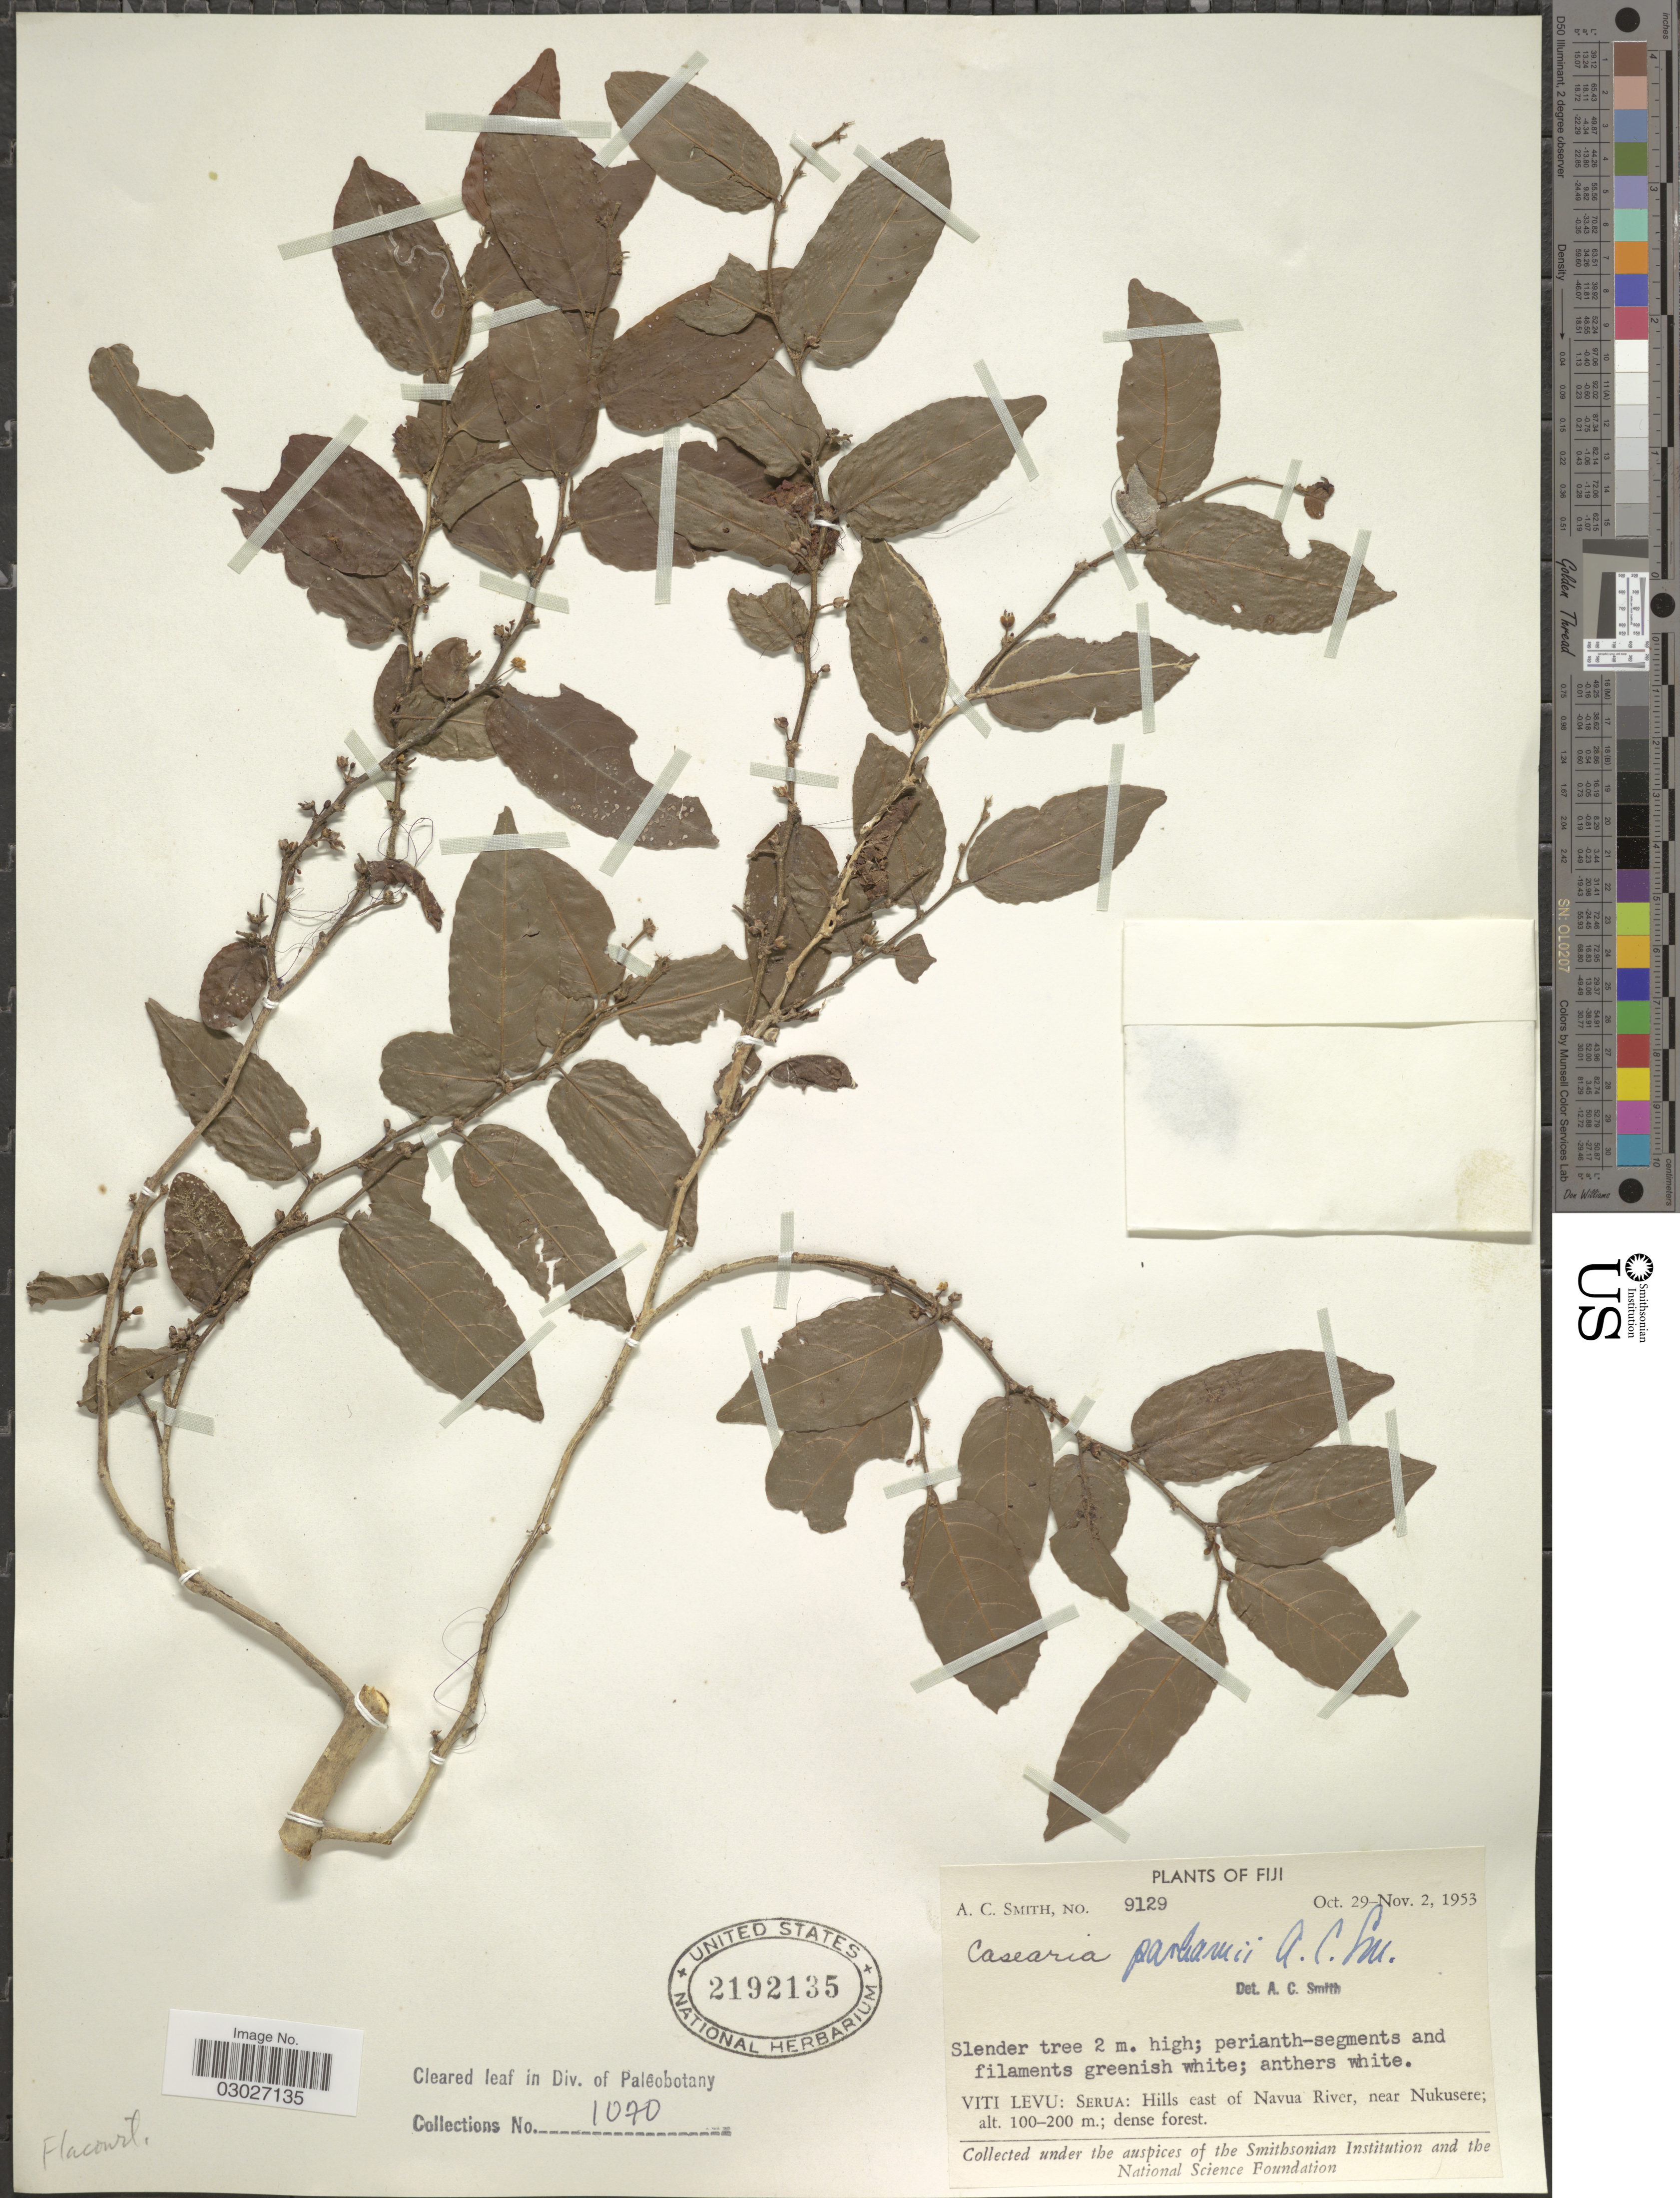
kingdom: Plantae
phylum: Tracheophyta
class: Magnoliopsida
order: Malpighiales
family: Salicaceae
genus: Casearia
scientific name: Casearia parhamii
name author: A.C. Sm.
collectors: A. C. Smith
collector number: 9129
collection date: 1953-10-29/1953-11-02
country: Fiji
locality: Viti Levu: Serua: Hills east of Navua River, near Nukusere.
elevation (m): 100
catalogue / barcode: US 2192135